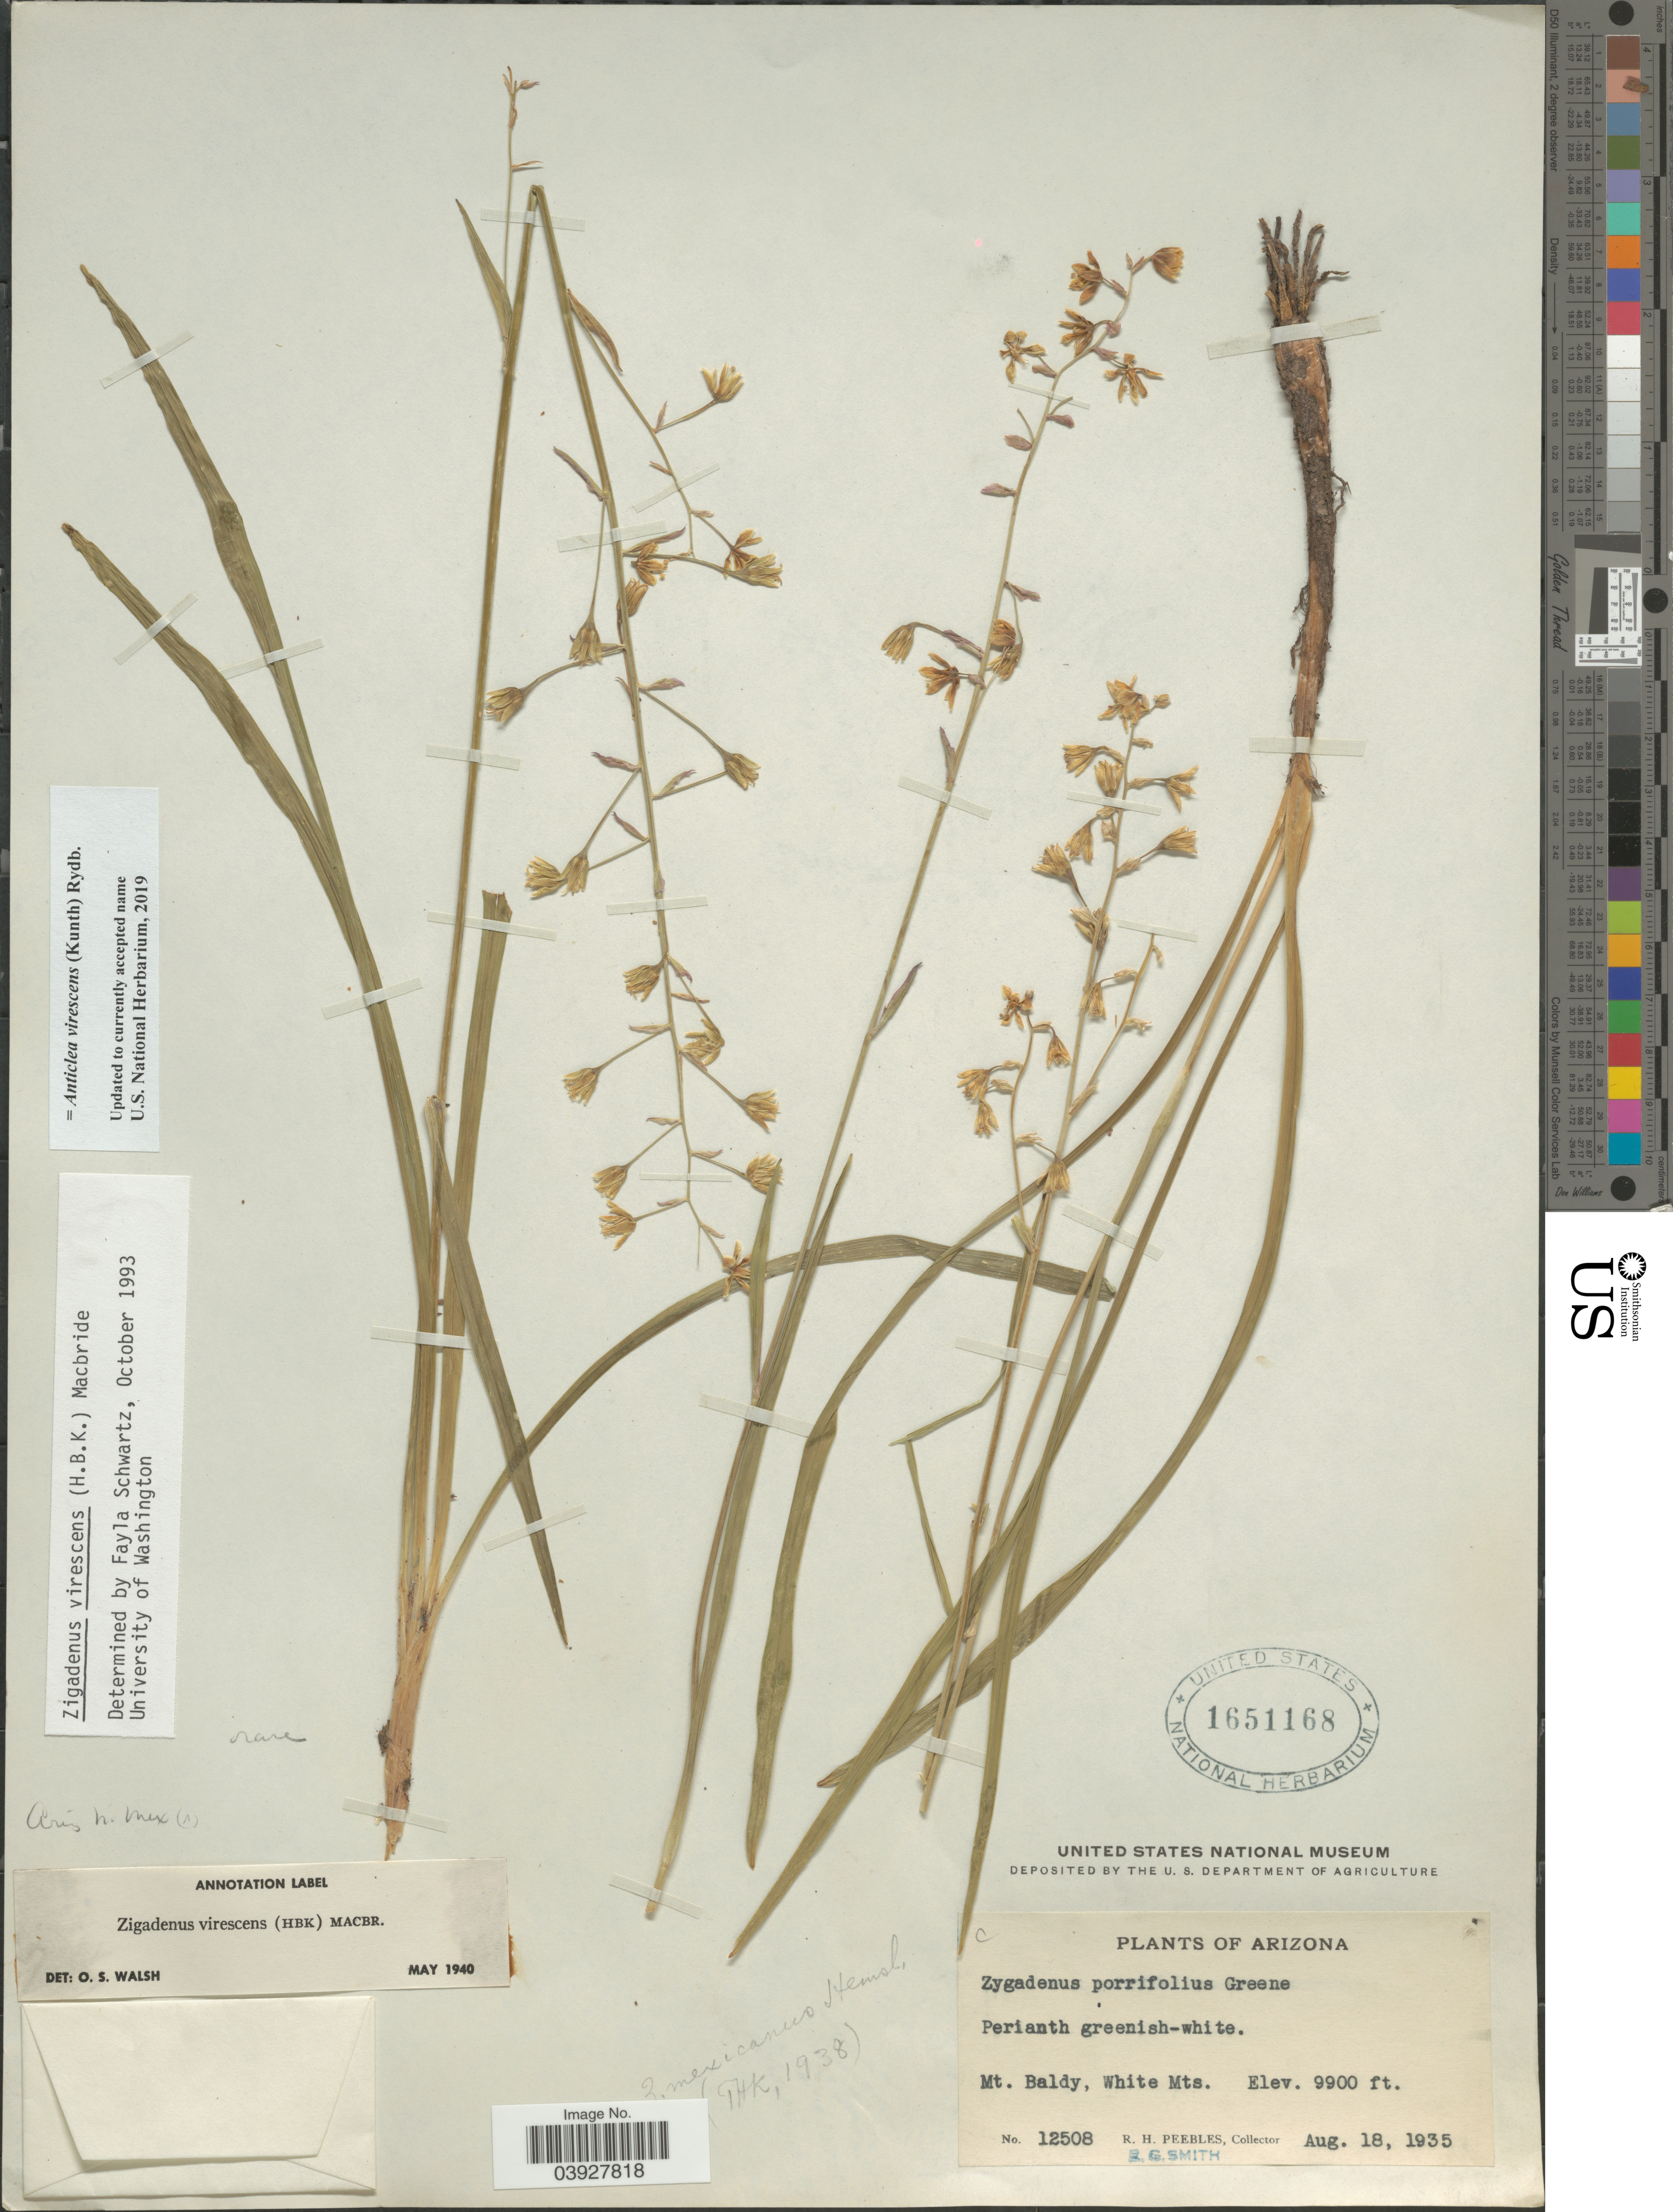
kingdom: Plantae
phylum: Tracheophyta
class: Liliopsida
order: Liliales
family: Melanthiaceae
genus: Anticlea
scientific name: Anticlea virescens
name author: (Kunth) Rydb.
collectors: R. H. Peebles & E. G. Smith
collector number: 12508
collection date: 1935-08-18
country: United States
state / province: Arizona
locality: Mt. Baldy, White Mts.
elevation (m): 3018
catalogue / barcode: US 1651168